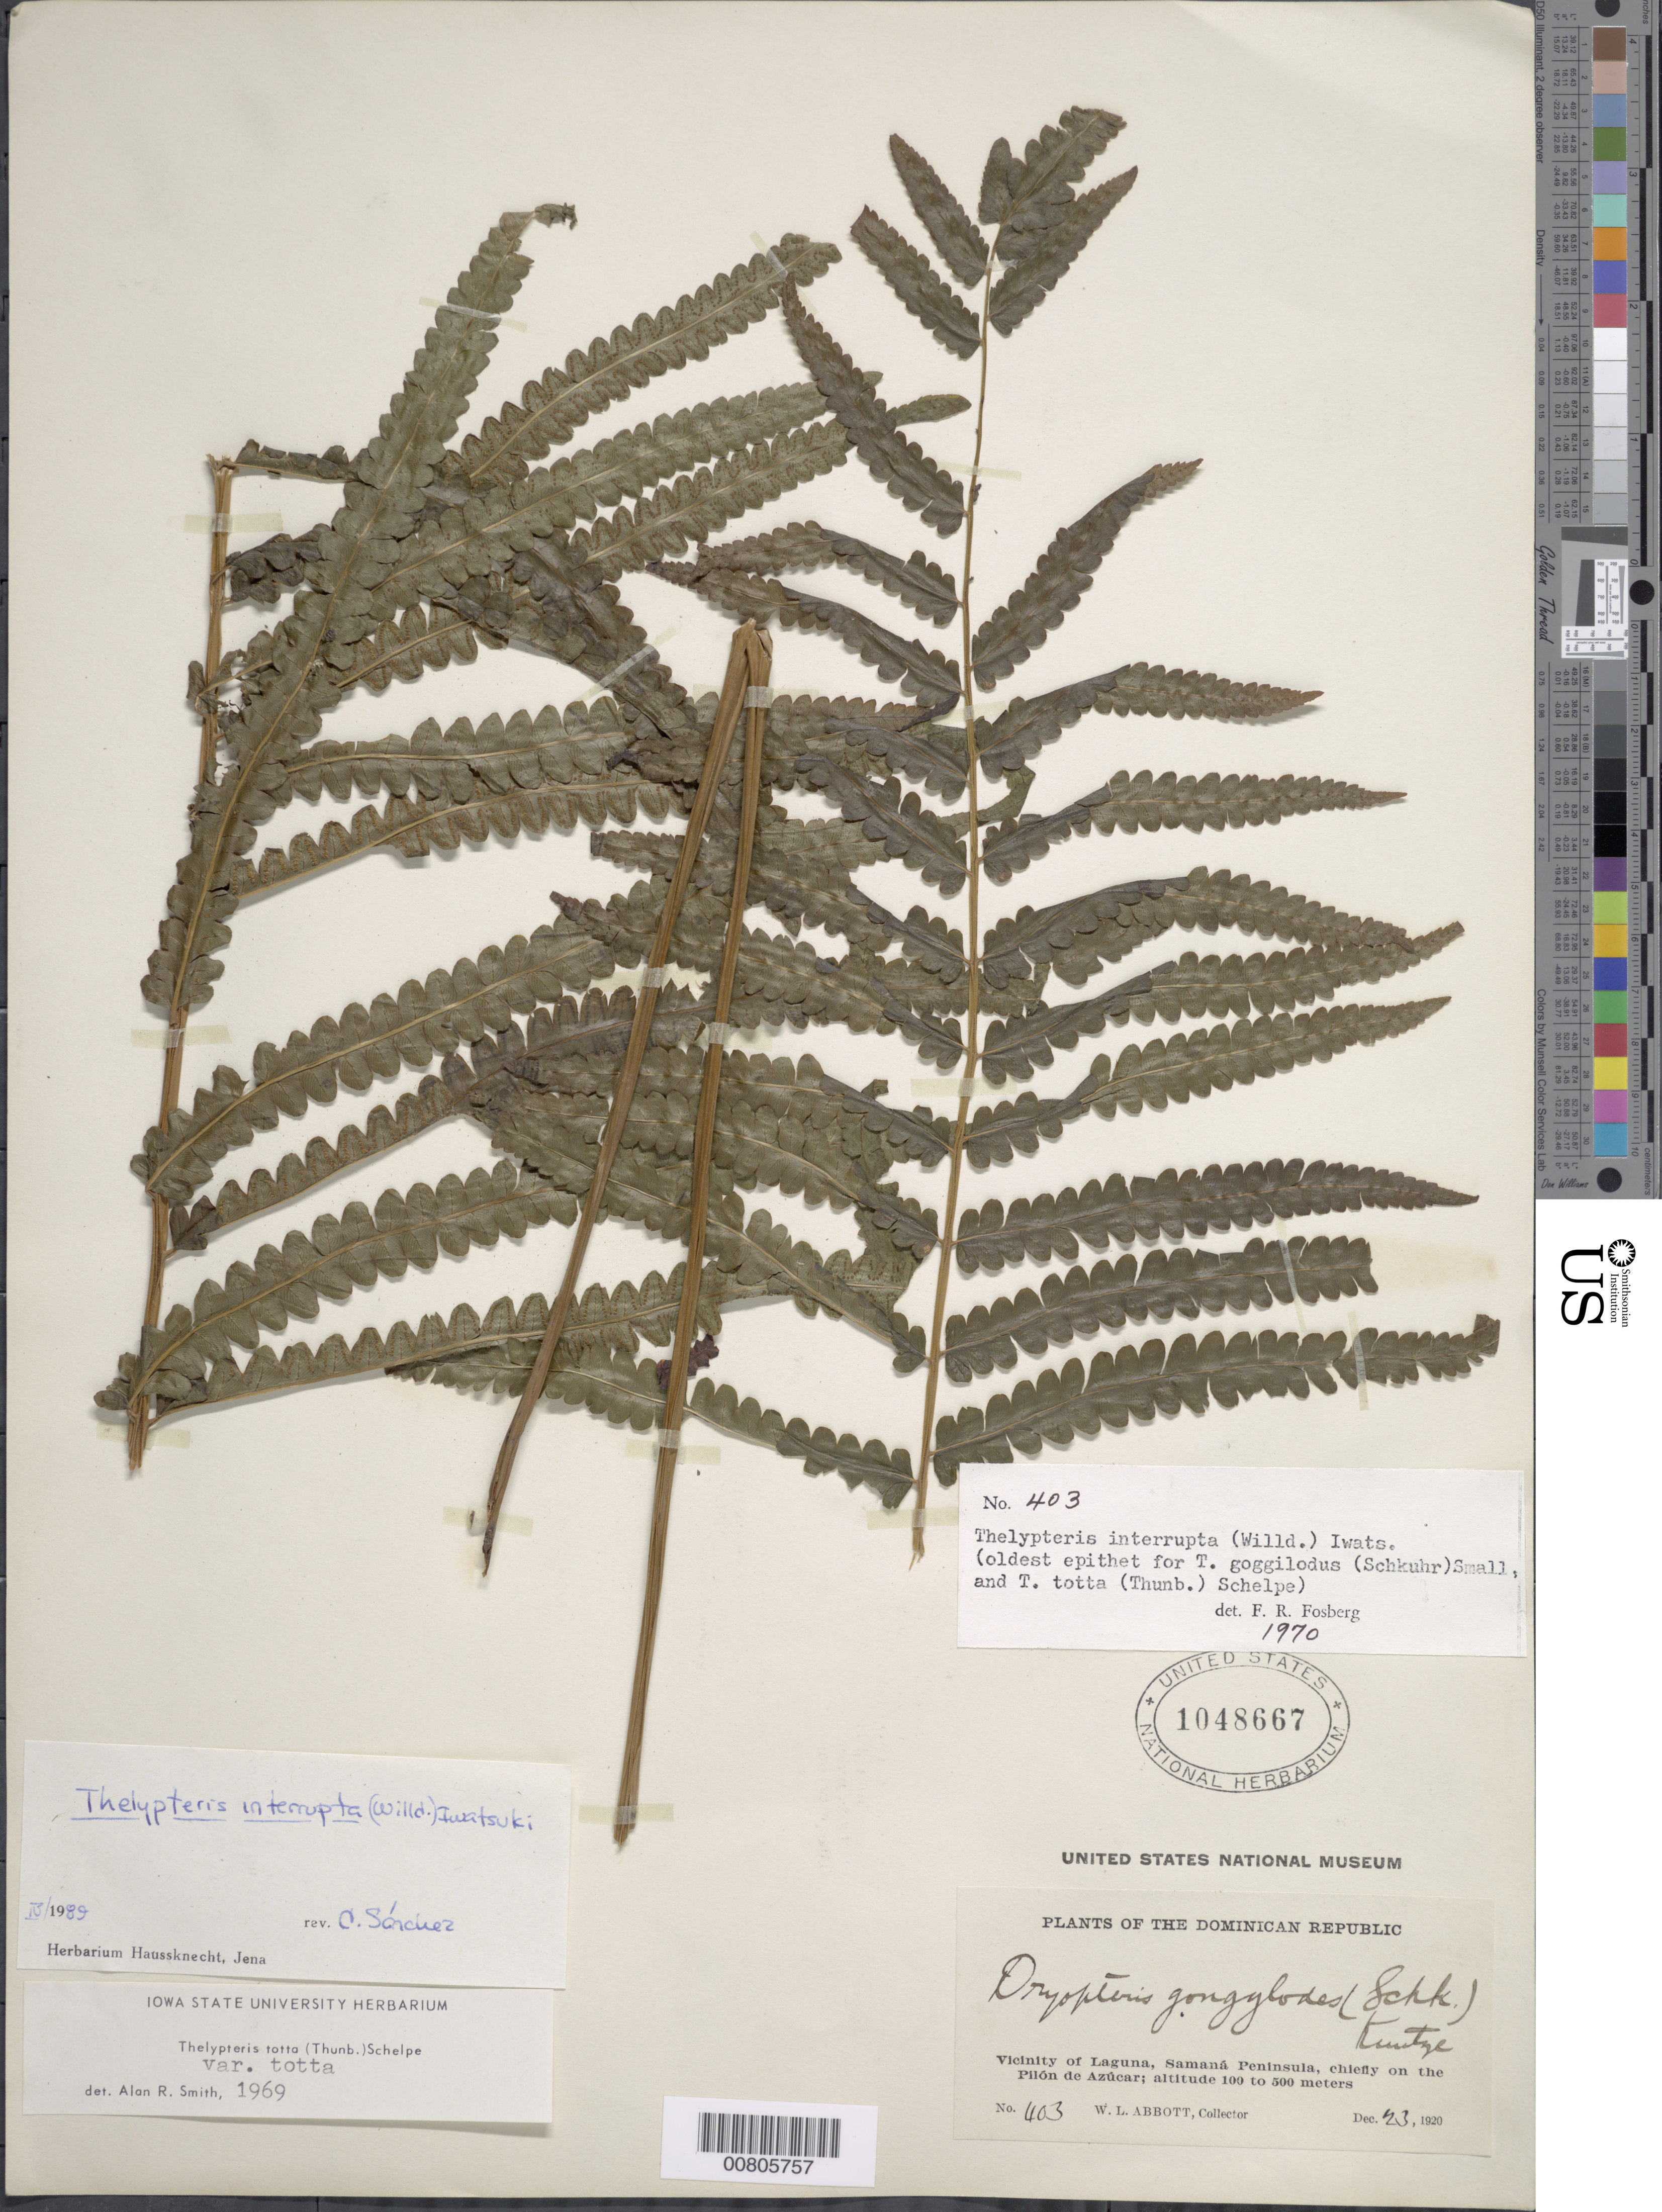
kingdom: Plantae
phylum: Tracheophyta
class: Polypodiopsida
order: Polypodiales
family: Thelypteridaceae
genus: Cyclosorus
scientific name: Cyclosorus interruptus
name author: (Willd.) H. Itô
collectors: W. L. Abbott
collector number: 403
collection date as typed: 23 Dec 1920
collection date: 1920-12-23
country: Dominican Republic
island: Hispaniola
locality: Samaná Peninsula, Laguna vicinity, chiefly on the Pilón de Azúcar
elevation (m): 100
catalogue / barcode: US 1048667